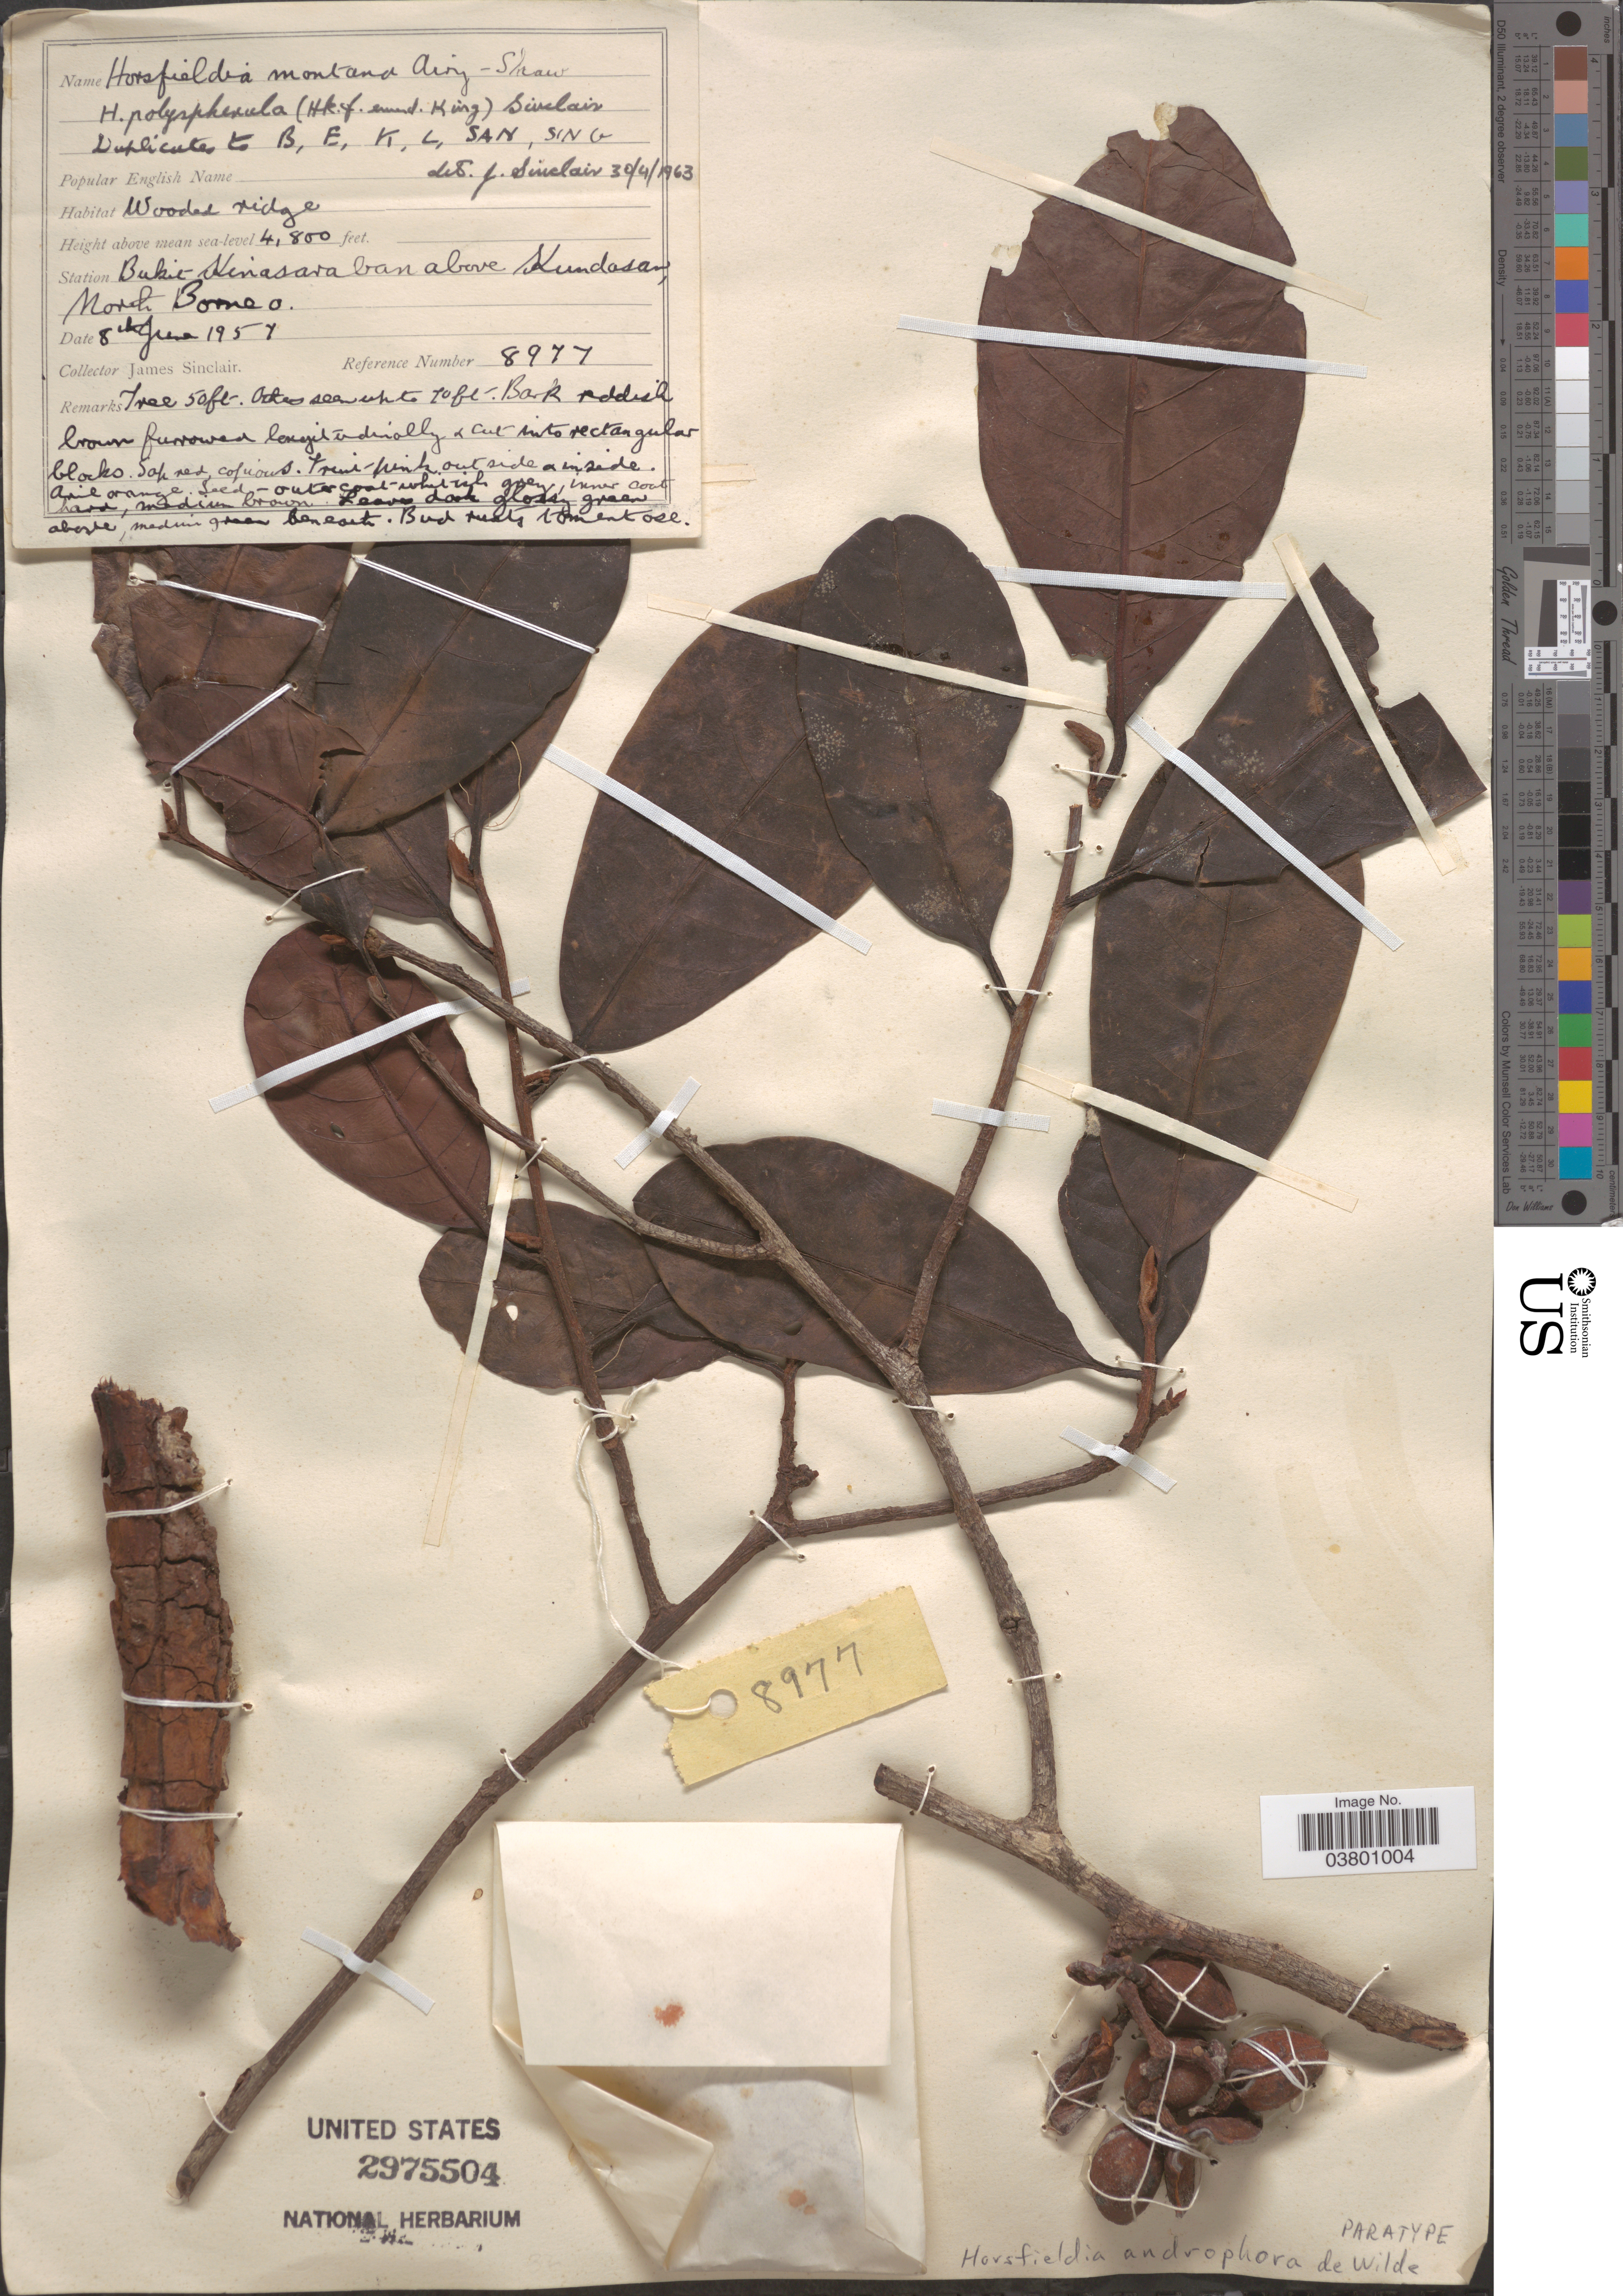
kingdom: Plantae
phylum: Tracheophyta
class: Magnoliopsida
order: Magnoliales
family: Myristicaceae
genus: Horsfieldia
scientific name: Horsfieldia androphora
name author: W.J. de Wilde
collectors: J. Sinclair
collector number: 8977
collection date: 1957-06-08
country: Malaysia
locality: Station Bukit Kinasaraban above Kundasan, North Borneo.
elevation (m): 1463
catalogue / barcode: US 2975504